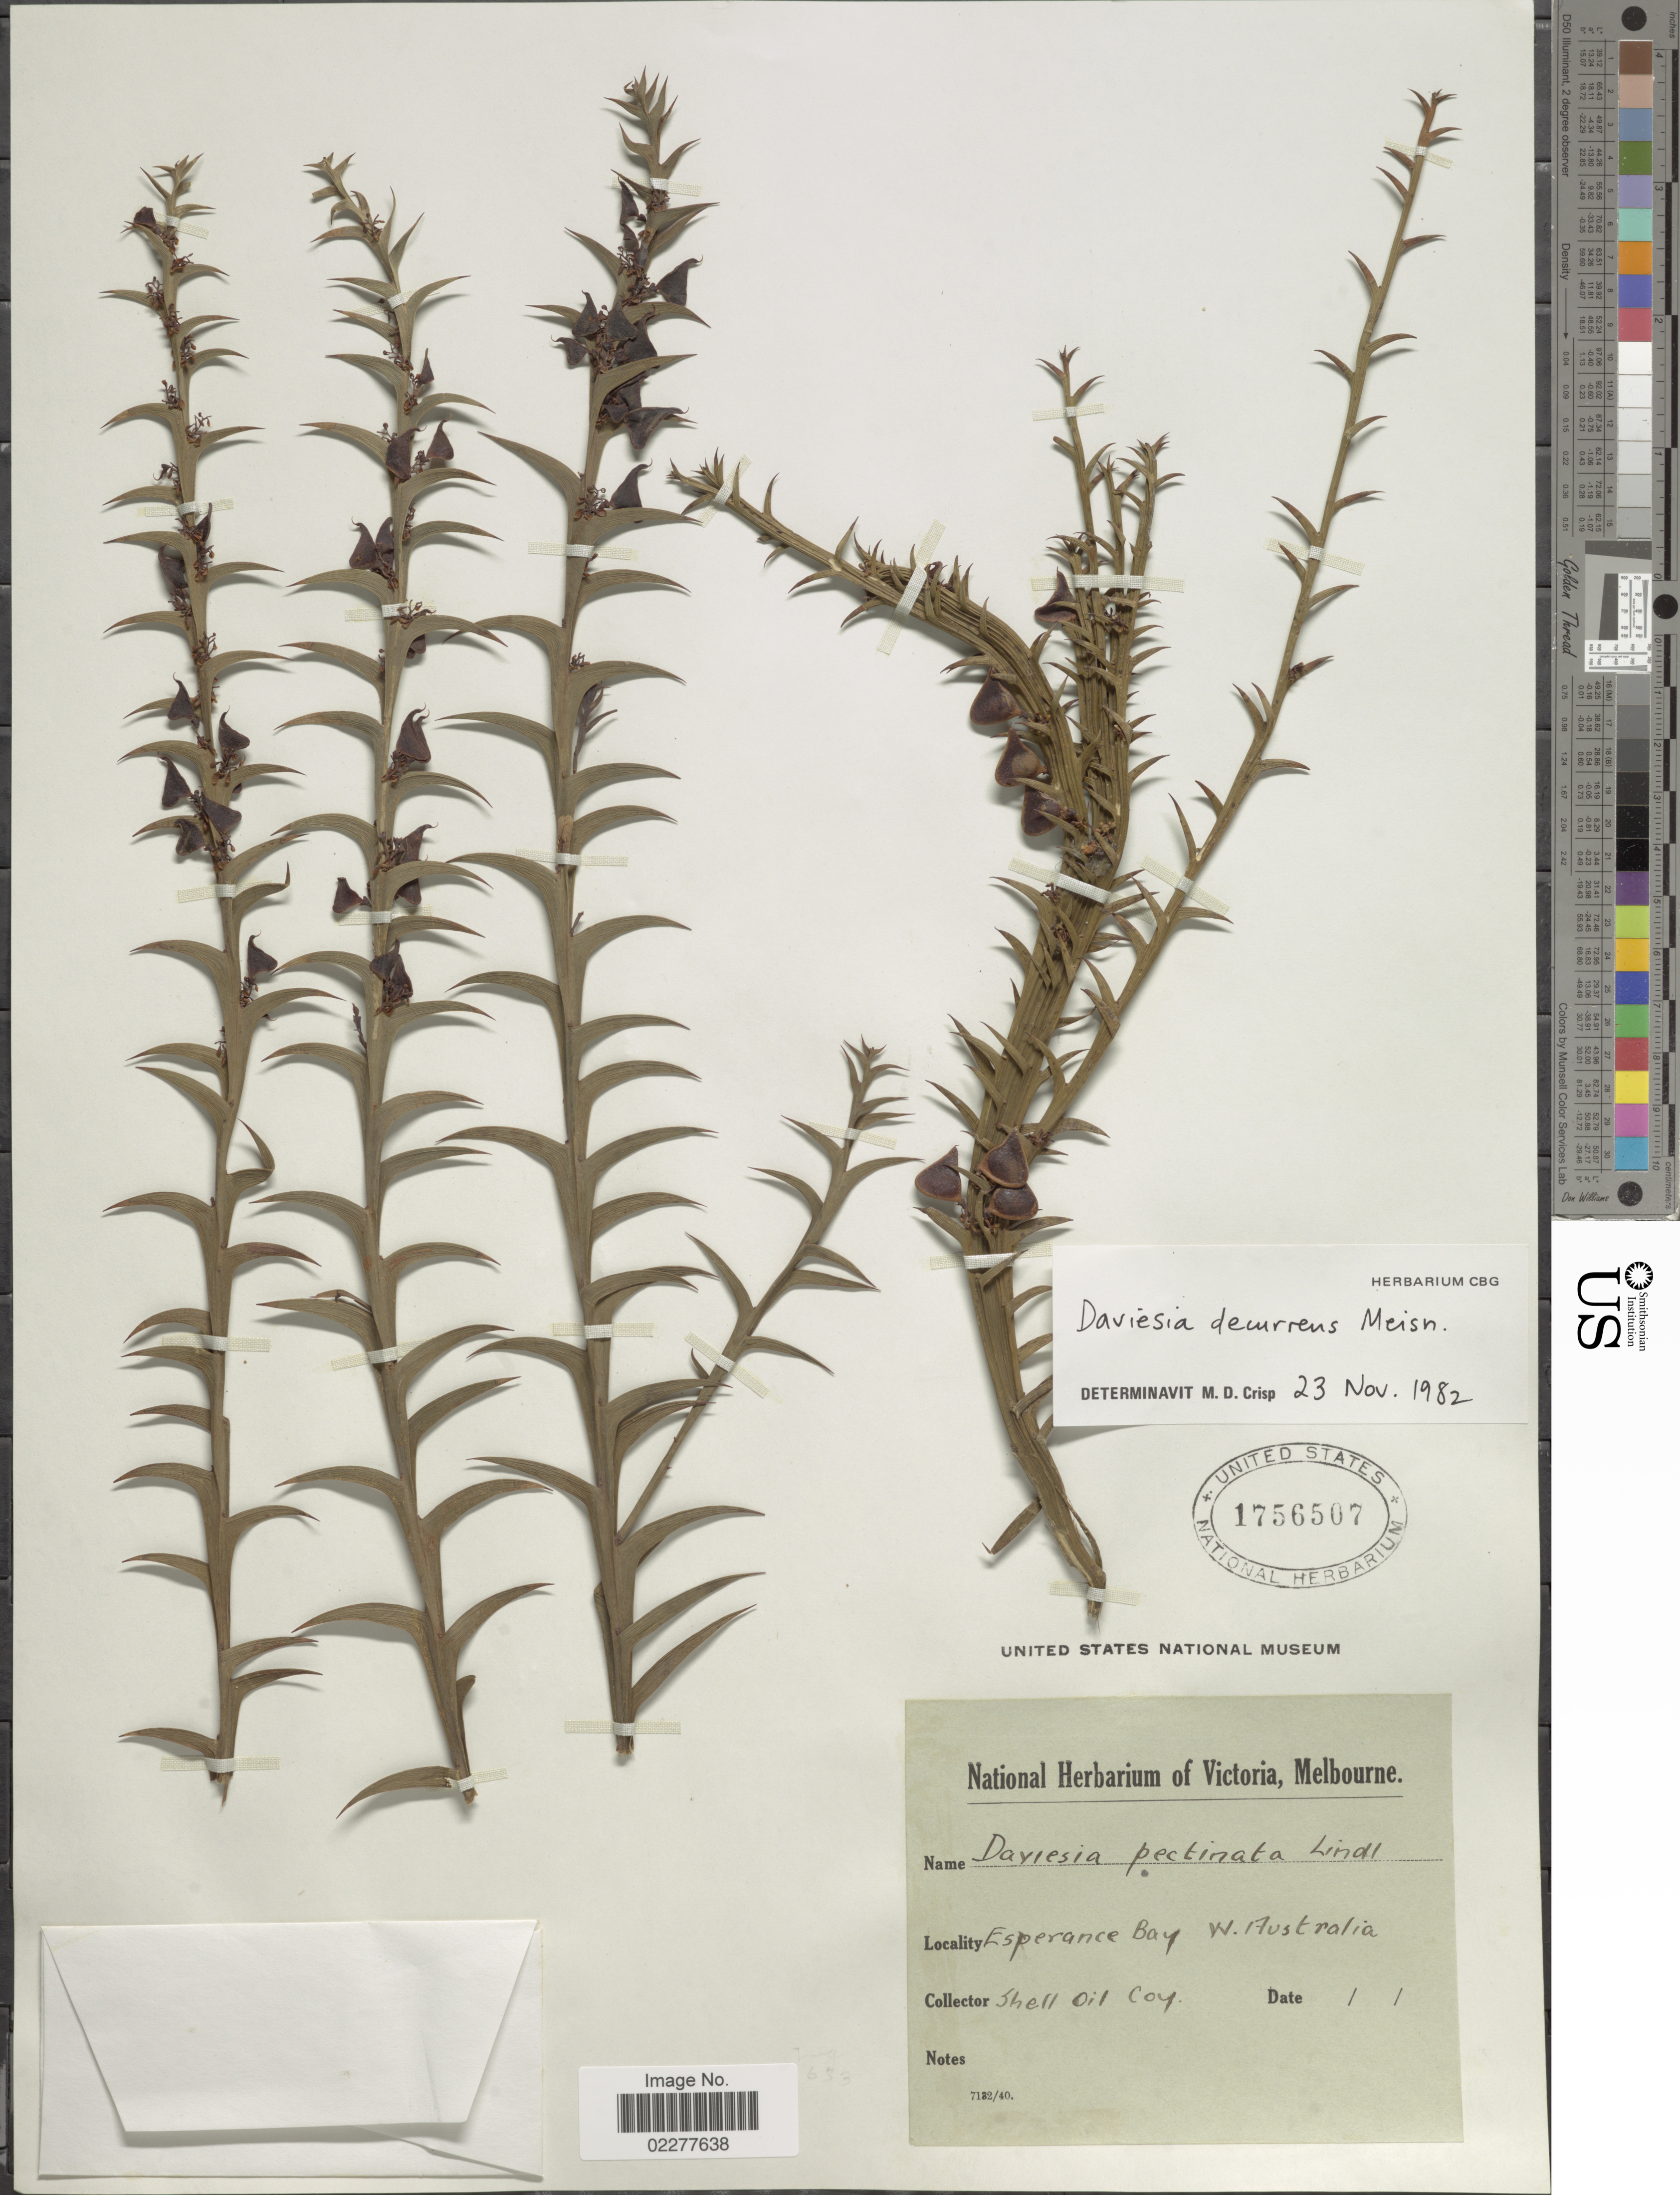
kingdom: Plantae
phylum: Tracheophyta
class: Magnoliopsida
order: Fabales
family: Fabaceae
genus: Daviesia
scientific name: Daviesia decurrens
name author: Meisn.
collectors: Shell Oil Corp.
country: Australia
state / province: Western Australia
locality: Esperance Bay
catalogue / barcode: US 1756507